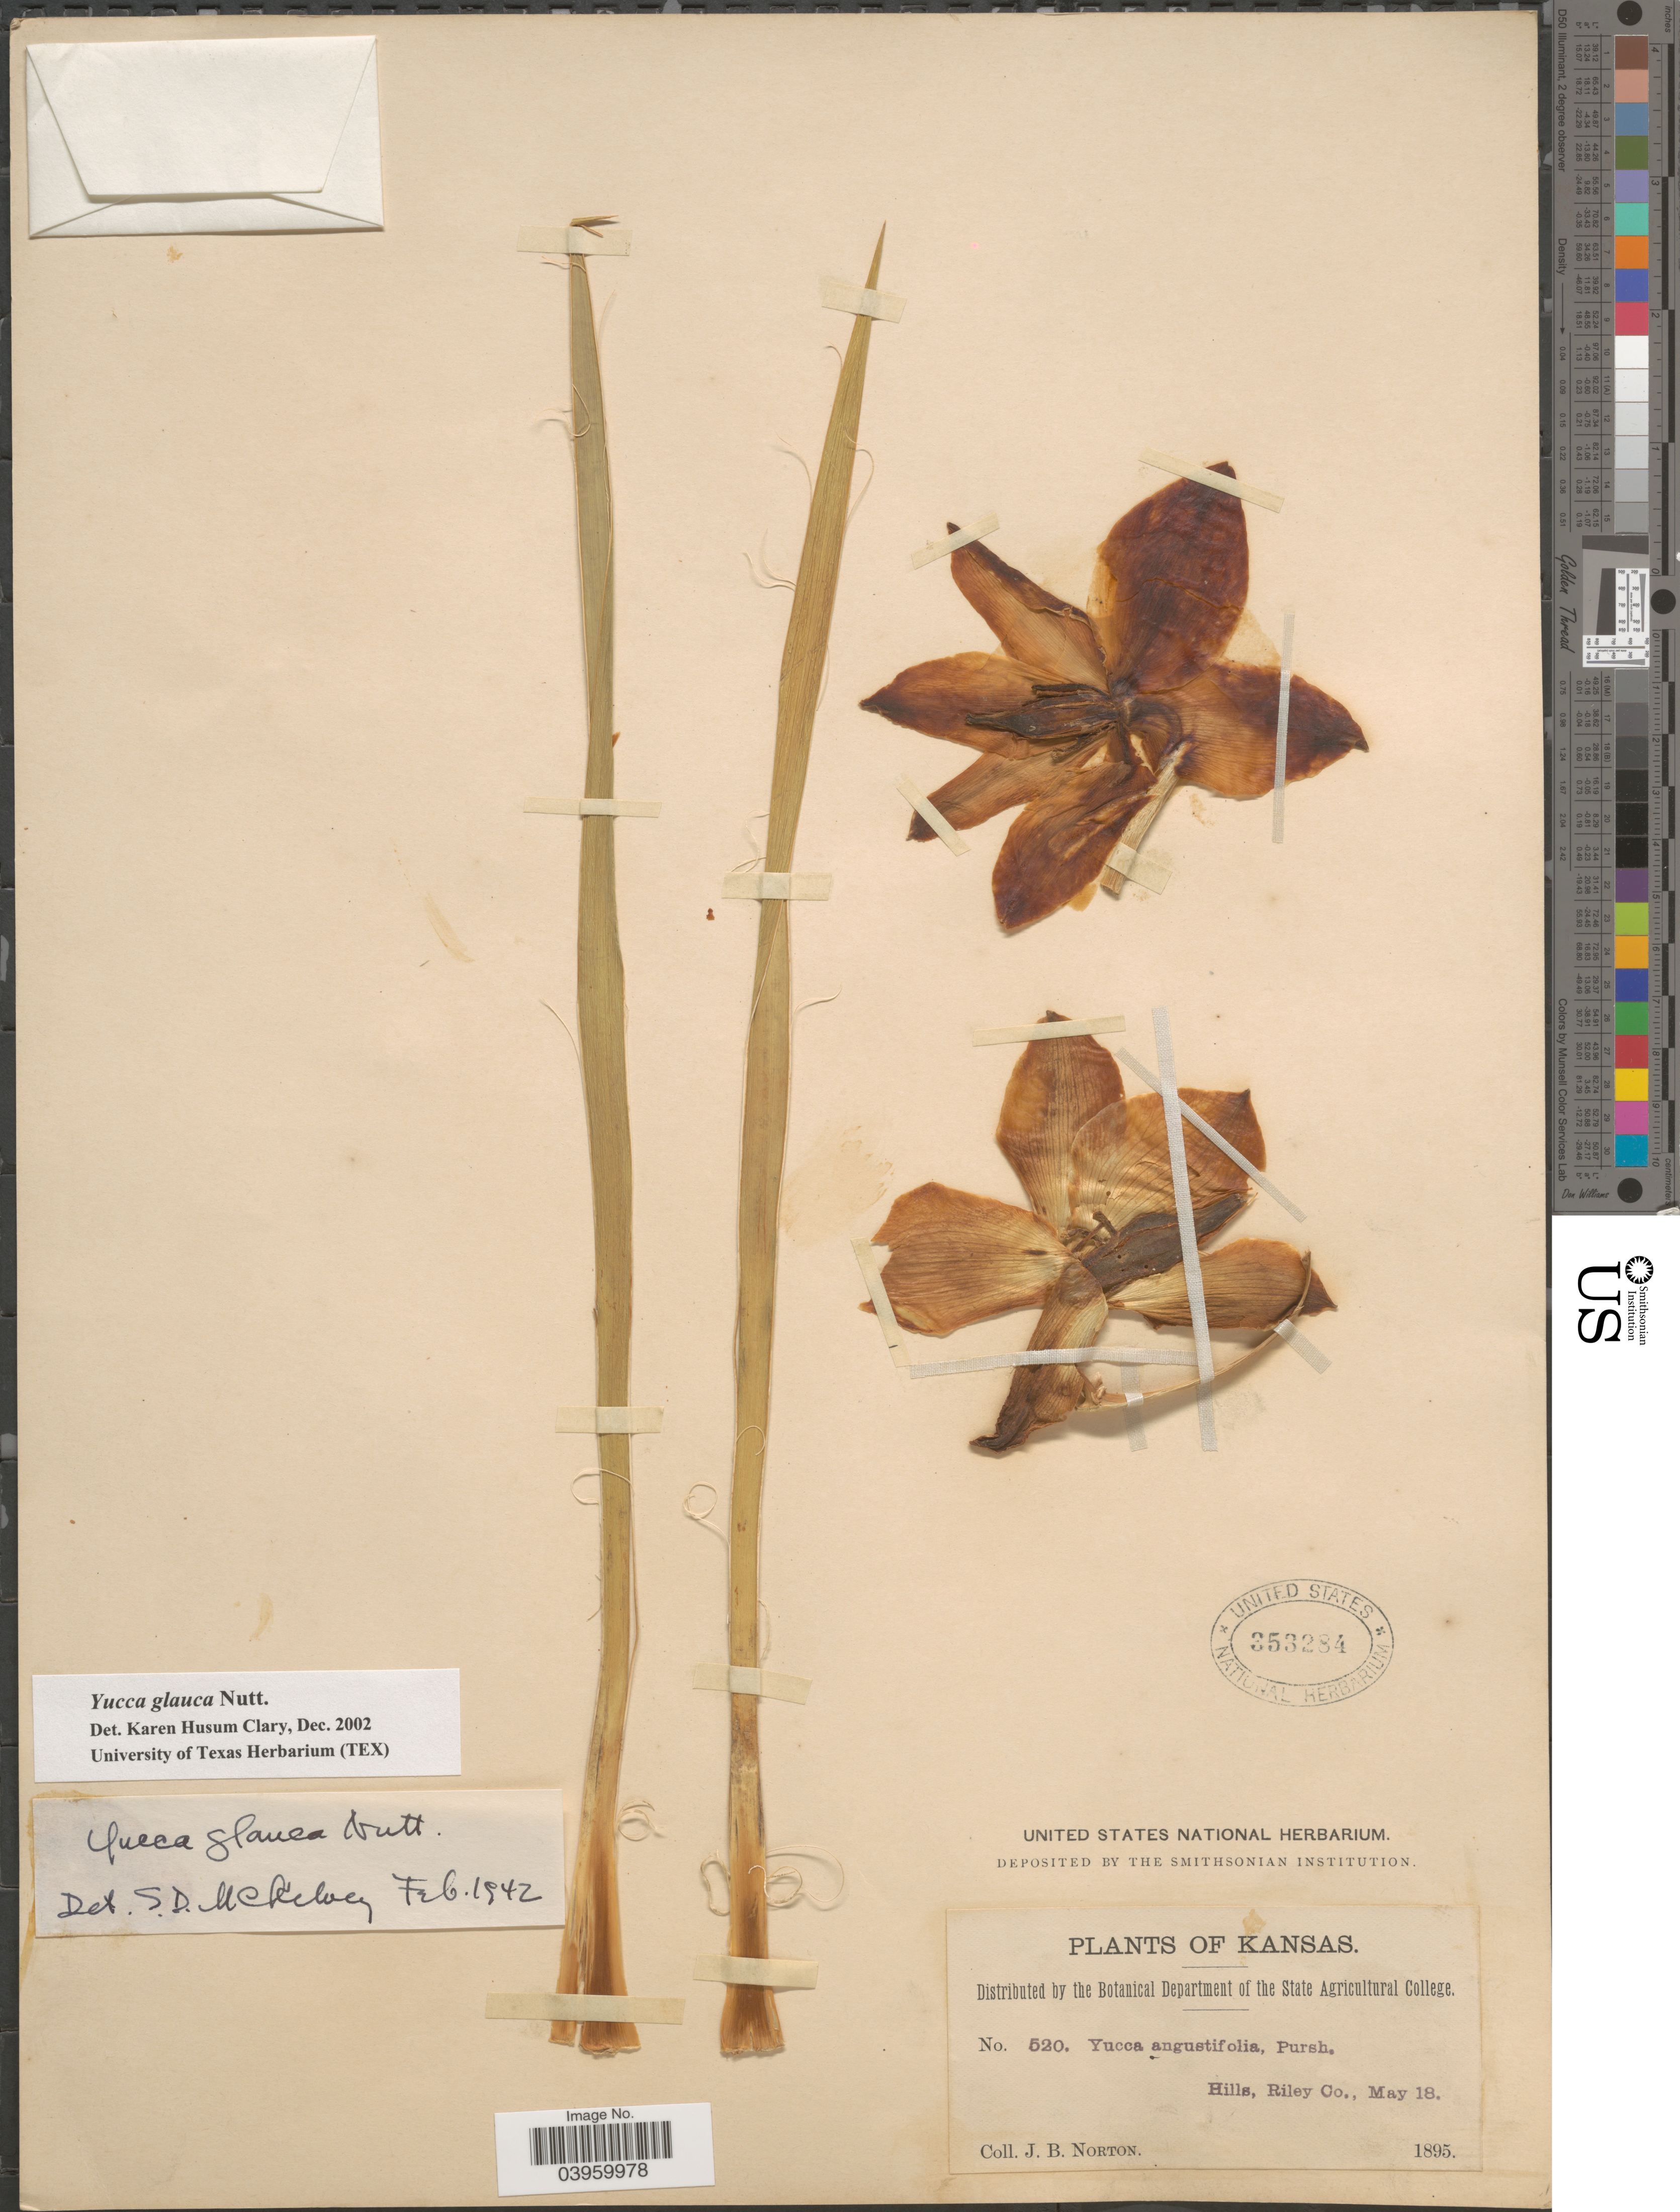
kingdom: Plantae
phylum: Tracheophyta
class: Liliopsida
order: Asparagales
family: Asparagaceae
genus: Yucca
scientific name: Yucca glauca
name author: Nutt.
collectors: J. B. Norton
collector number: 520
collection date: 1895-05-18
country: United States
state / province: Kansas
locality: Hills, Riley Co.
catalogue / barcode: US 353284